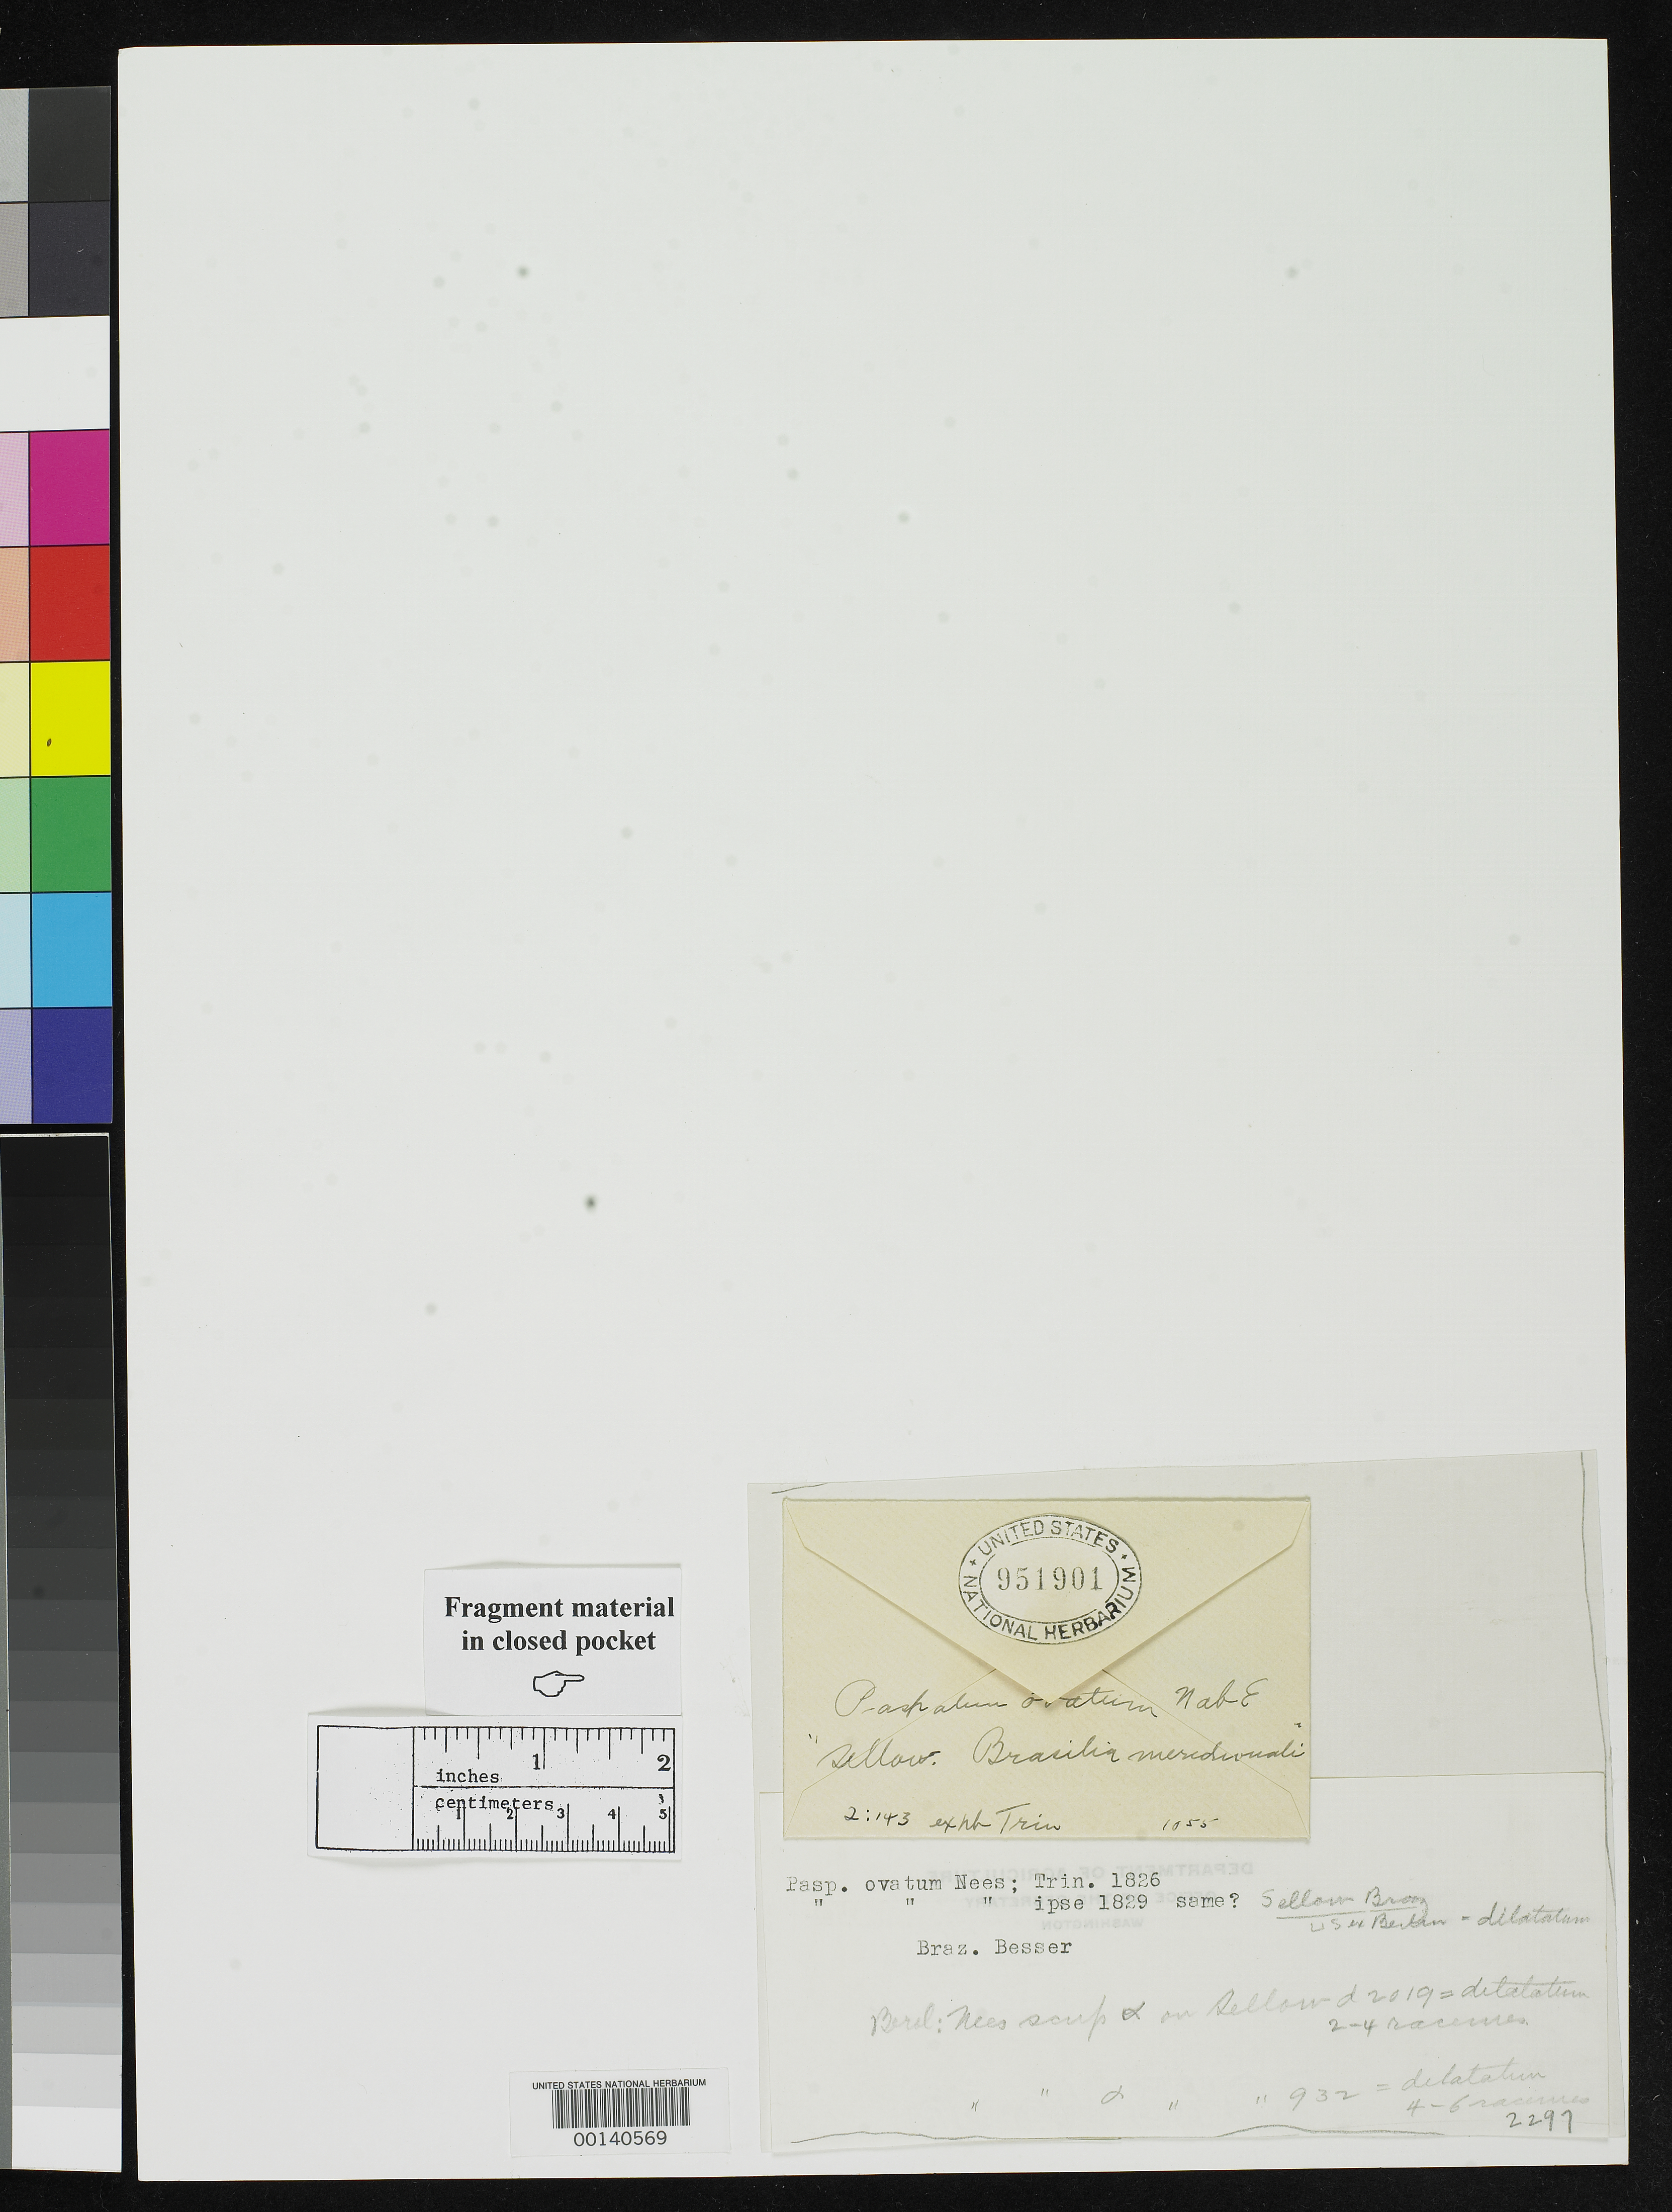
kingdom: Plantae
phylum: Tracheophyta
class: Liliopsida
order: Poales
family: Poaceae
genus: Paspalum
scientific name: Paspalum ovatum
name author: Nees ex Trin.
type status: Isosyntype; Possible Type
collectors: F. Sellow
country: Brazil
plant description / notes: Fragmentary material of type specimen ex herb. Trin. Annotations confusing, unclear whether this specimen is Sellow s.n. or Besser s.n.; may also be uncited original material of P. ovatum Nees ex Trin. [has been separated from another sheet, possibly losing commentary/annotations]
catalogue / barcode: US 951901